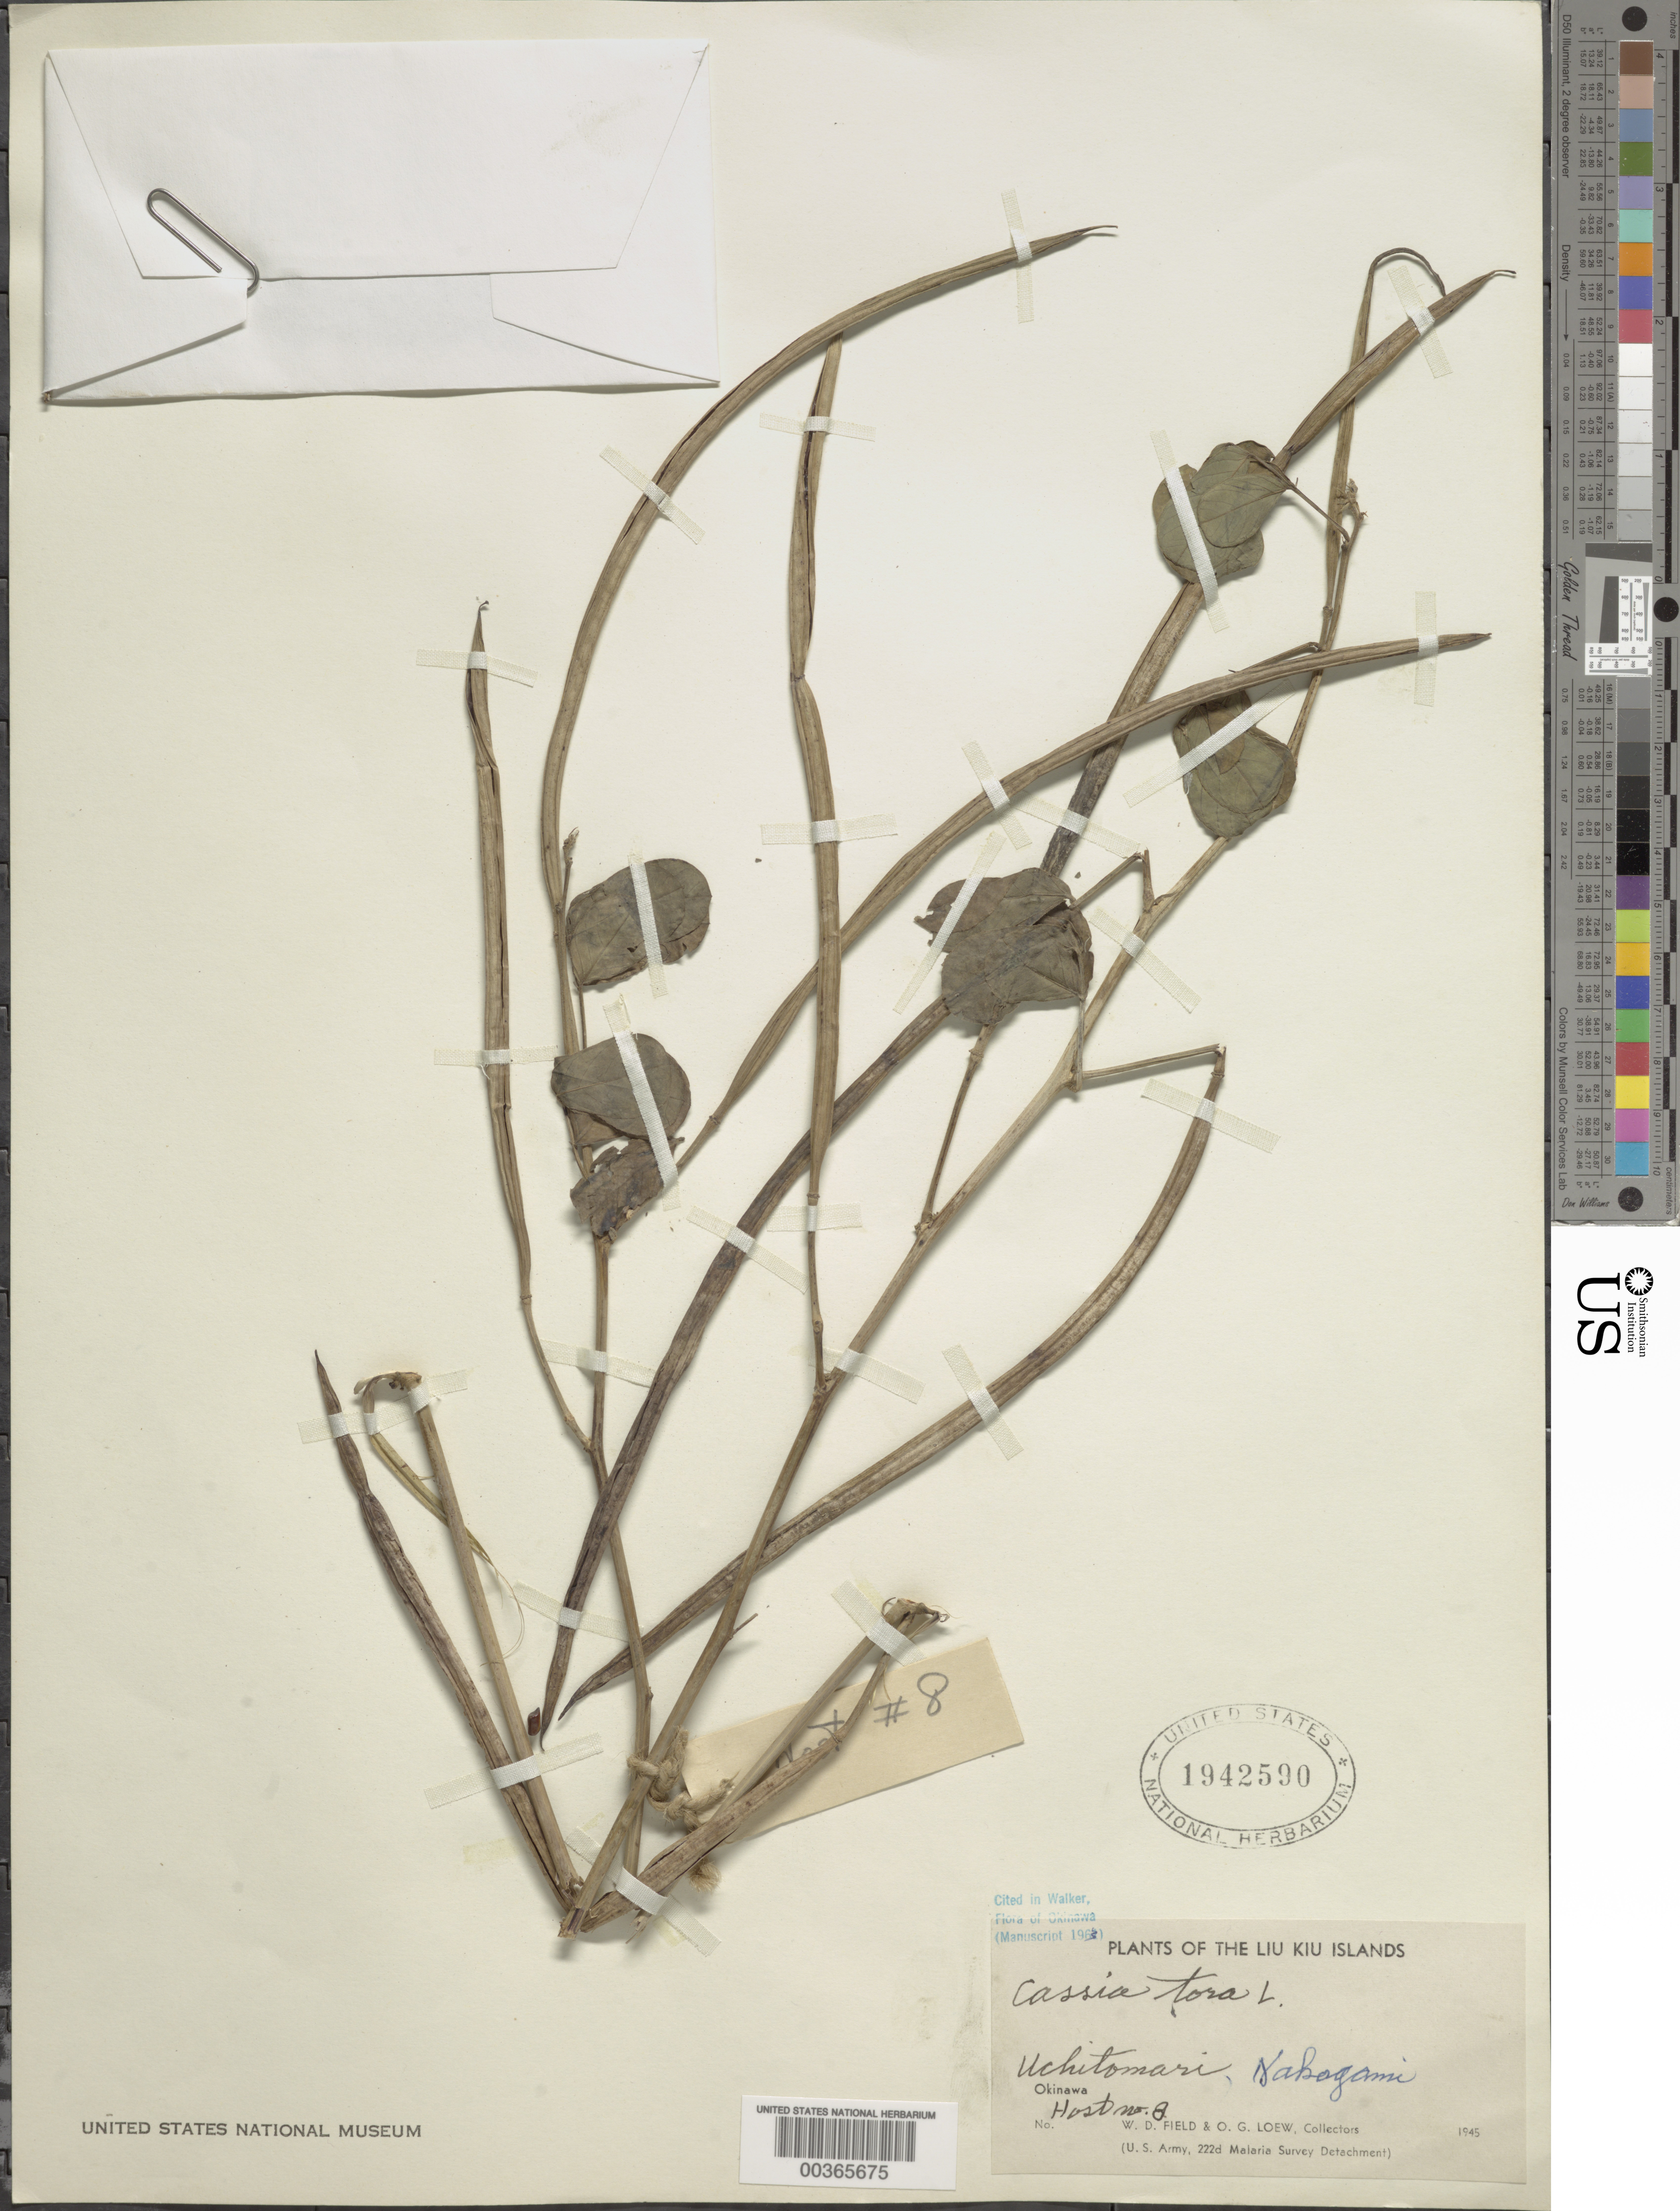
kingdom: Plantae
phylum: Tracheophyta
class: Magnoliopsida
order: Fabales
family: Fabaceae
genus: Senna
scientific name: Senna obtusifolia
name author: (L.) H.S. Irwin & Barneby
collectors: W. D. Field & O. G. Loew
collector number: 8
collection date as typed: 1945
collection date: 1945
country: Japan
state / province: Okinawa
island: Okinawa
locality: Okinawa i.; uchitomari, nakagami [Okinawa Is.]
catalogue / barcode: US 1942590